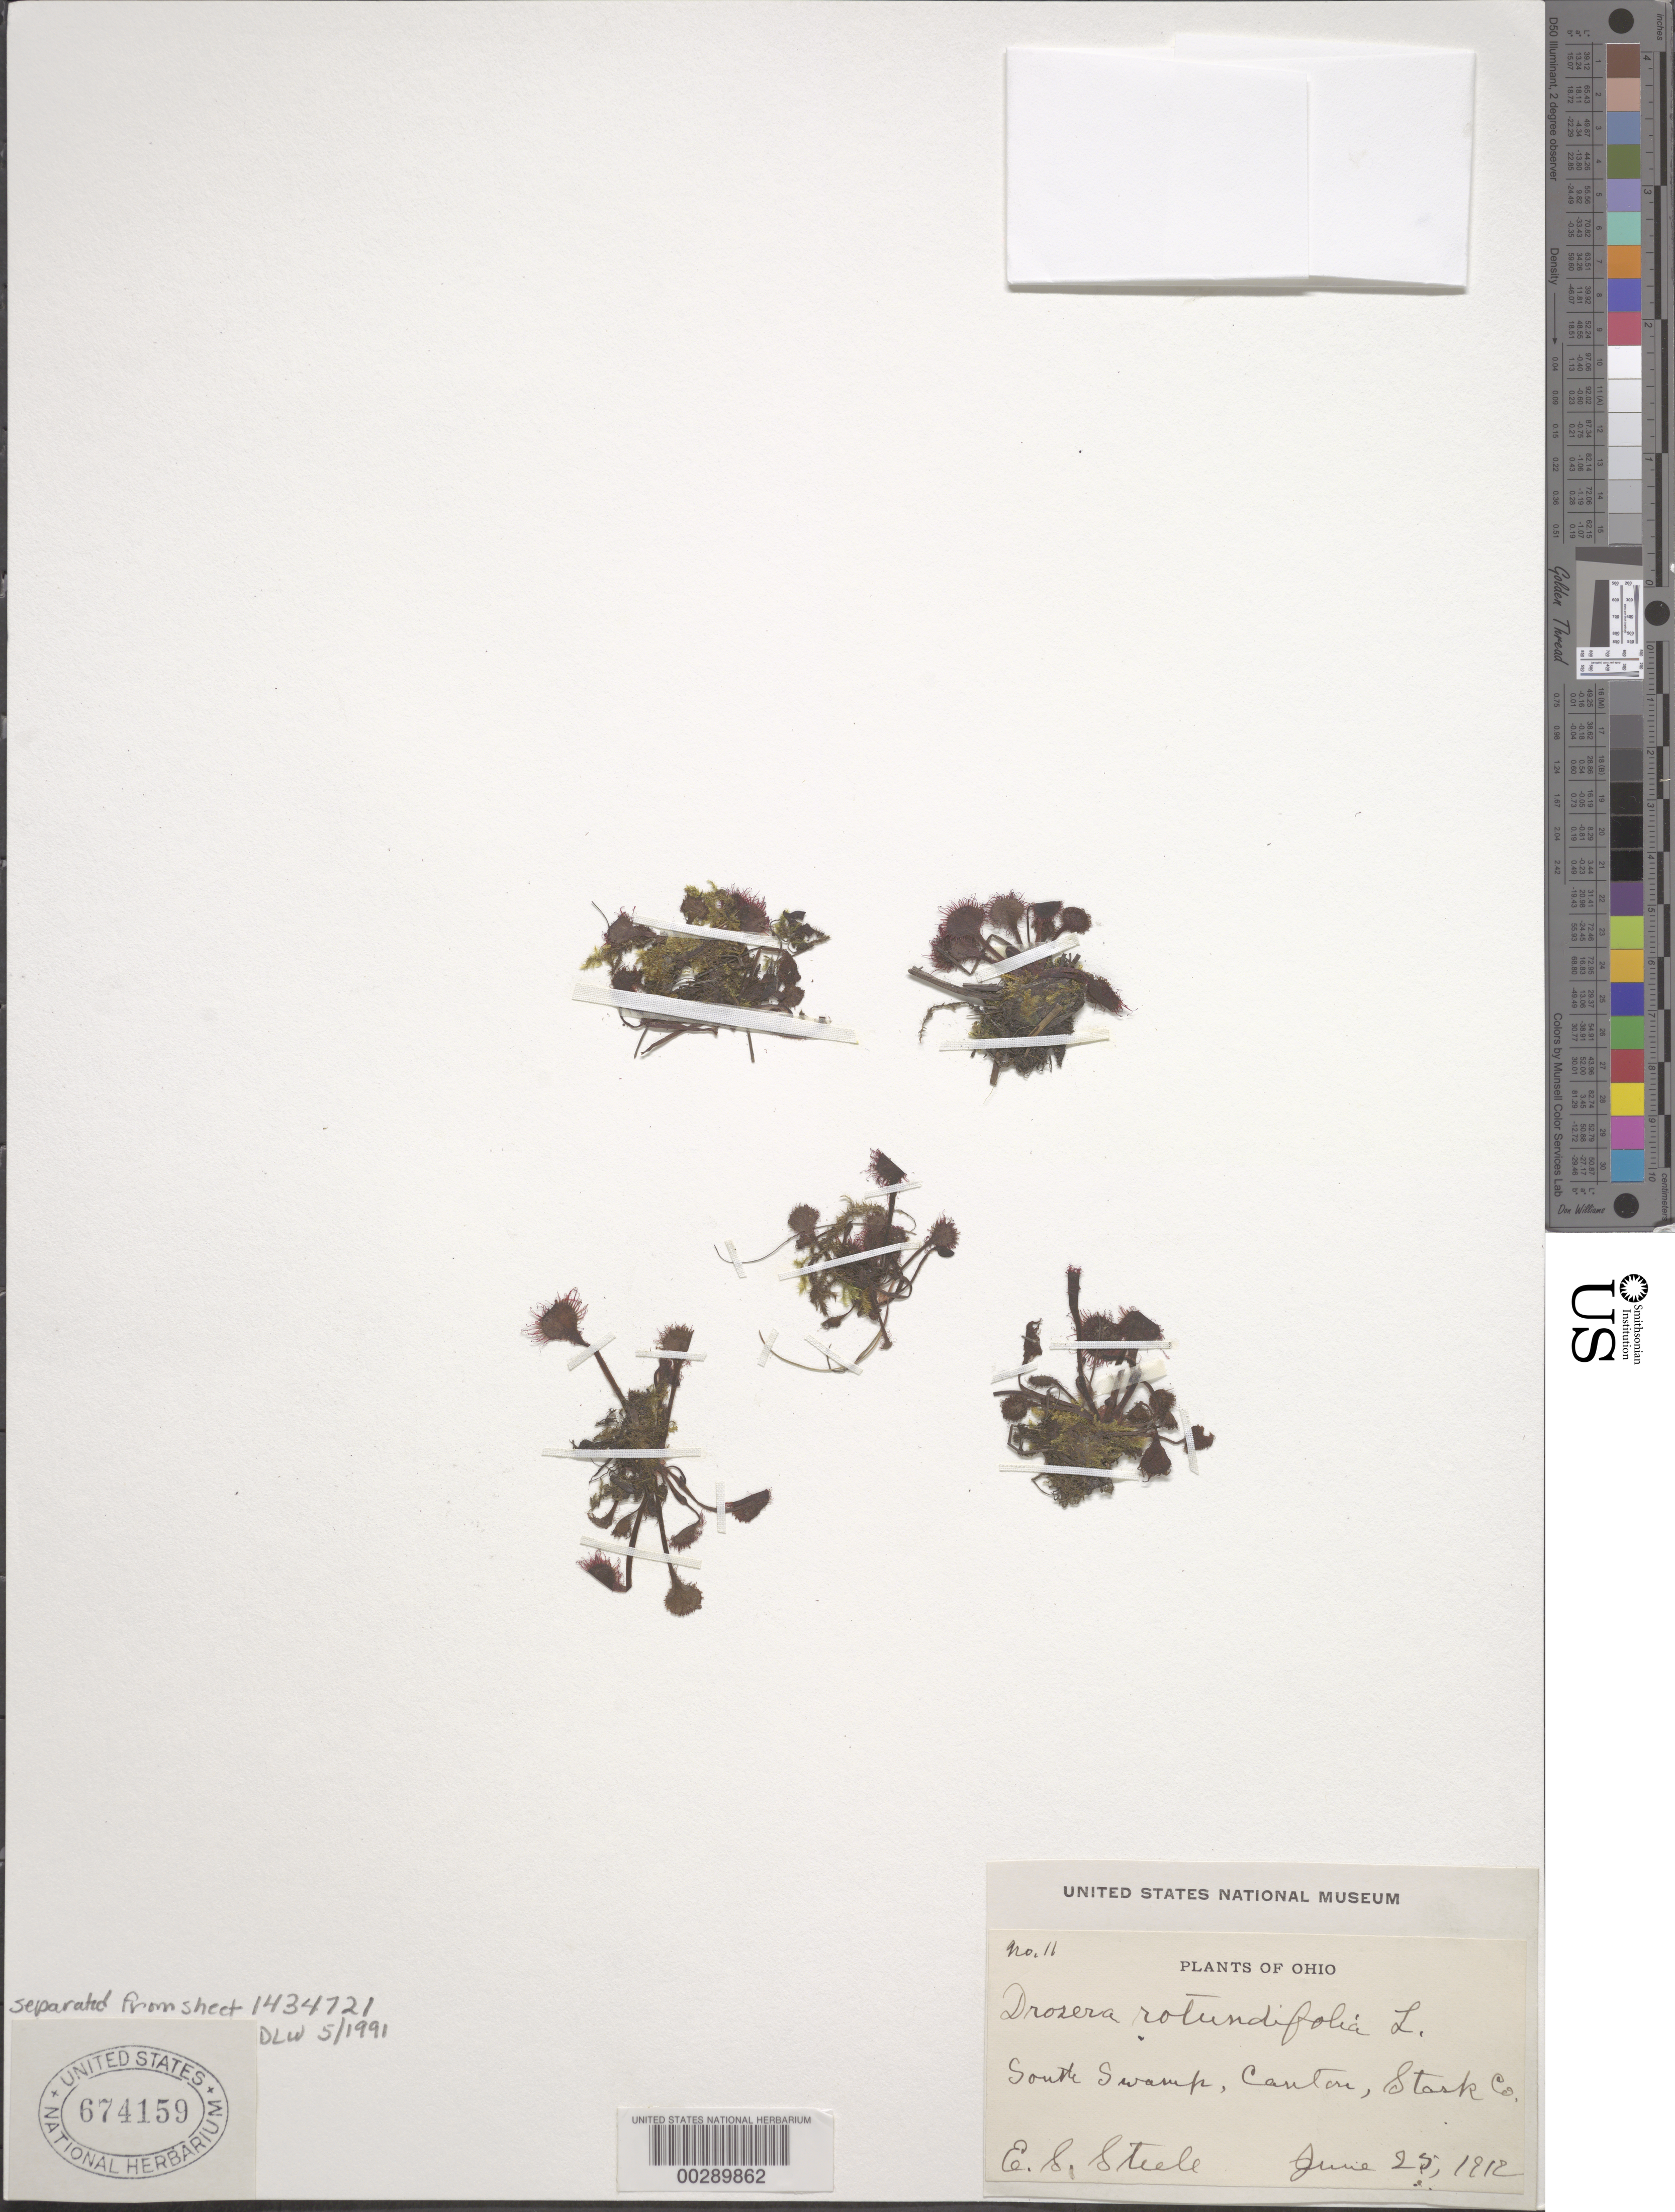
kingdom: Plantae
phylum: Tracheophyta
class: Magnoliopsida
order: Caryophyllales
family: Droseraceae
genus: Drosera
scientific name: Drosera rotundifolia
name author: L.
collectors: E. Steele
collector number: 11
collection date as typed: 25 Jun 1912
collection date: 1912-06-25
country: United States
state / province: Ohio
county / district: Stark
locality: South swamp, canton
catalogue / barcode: US 674159